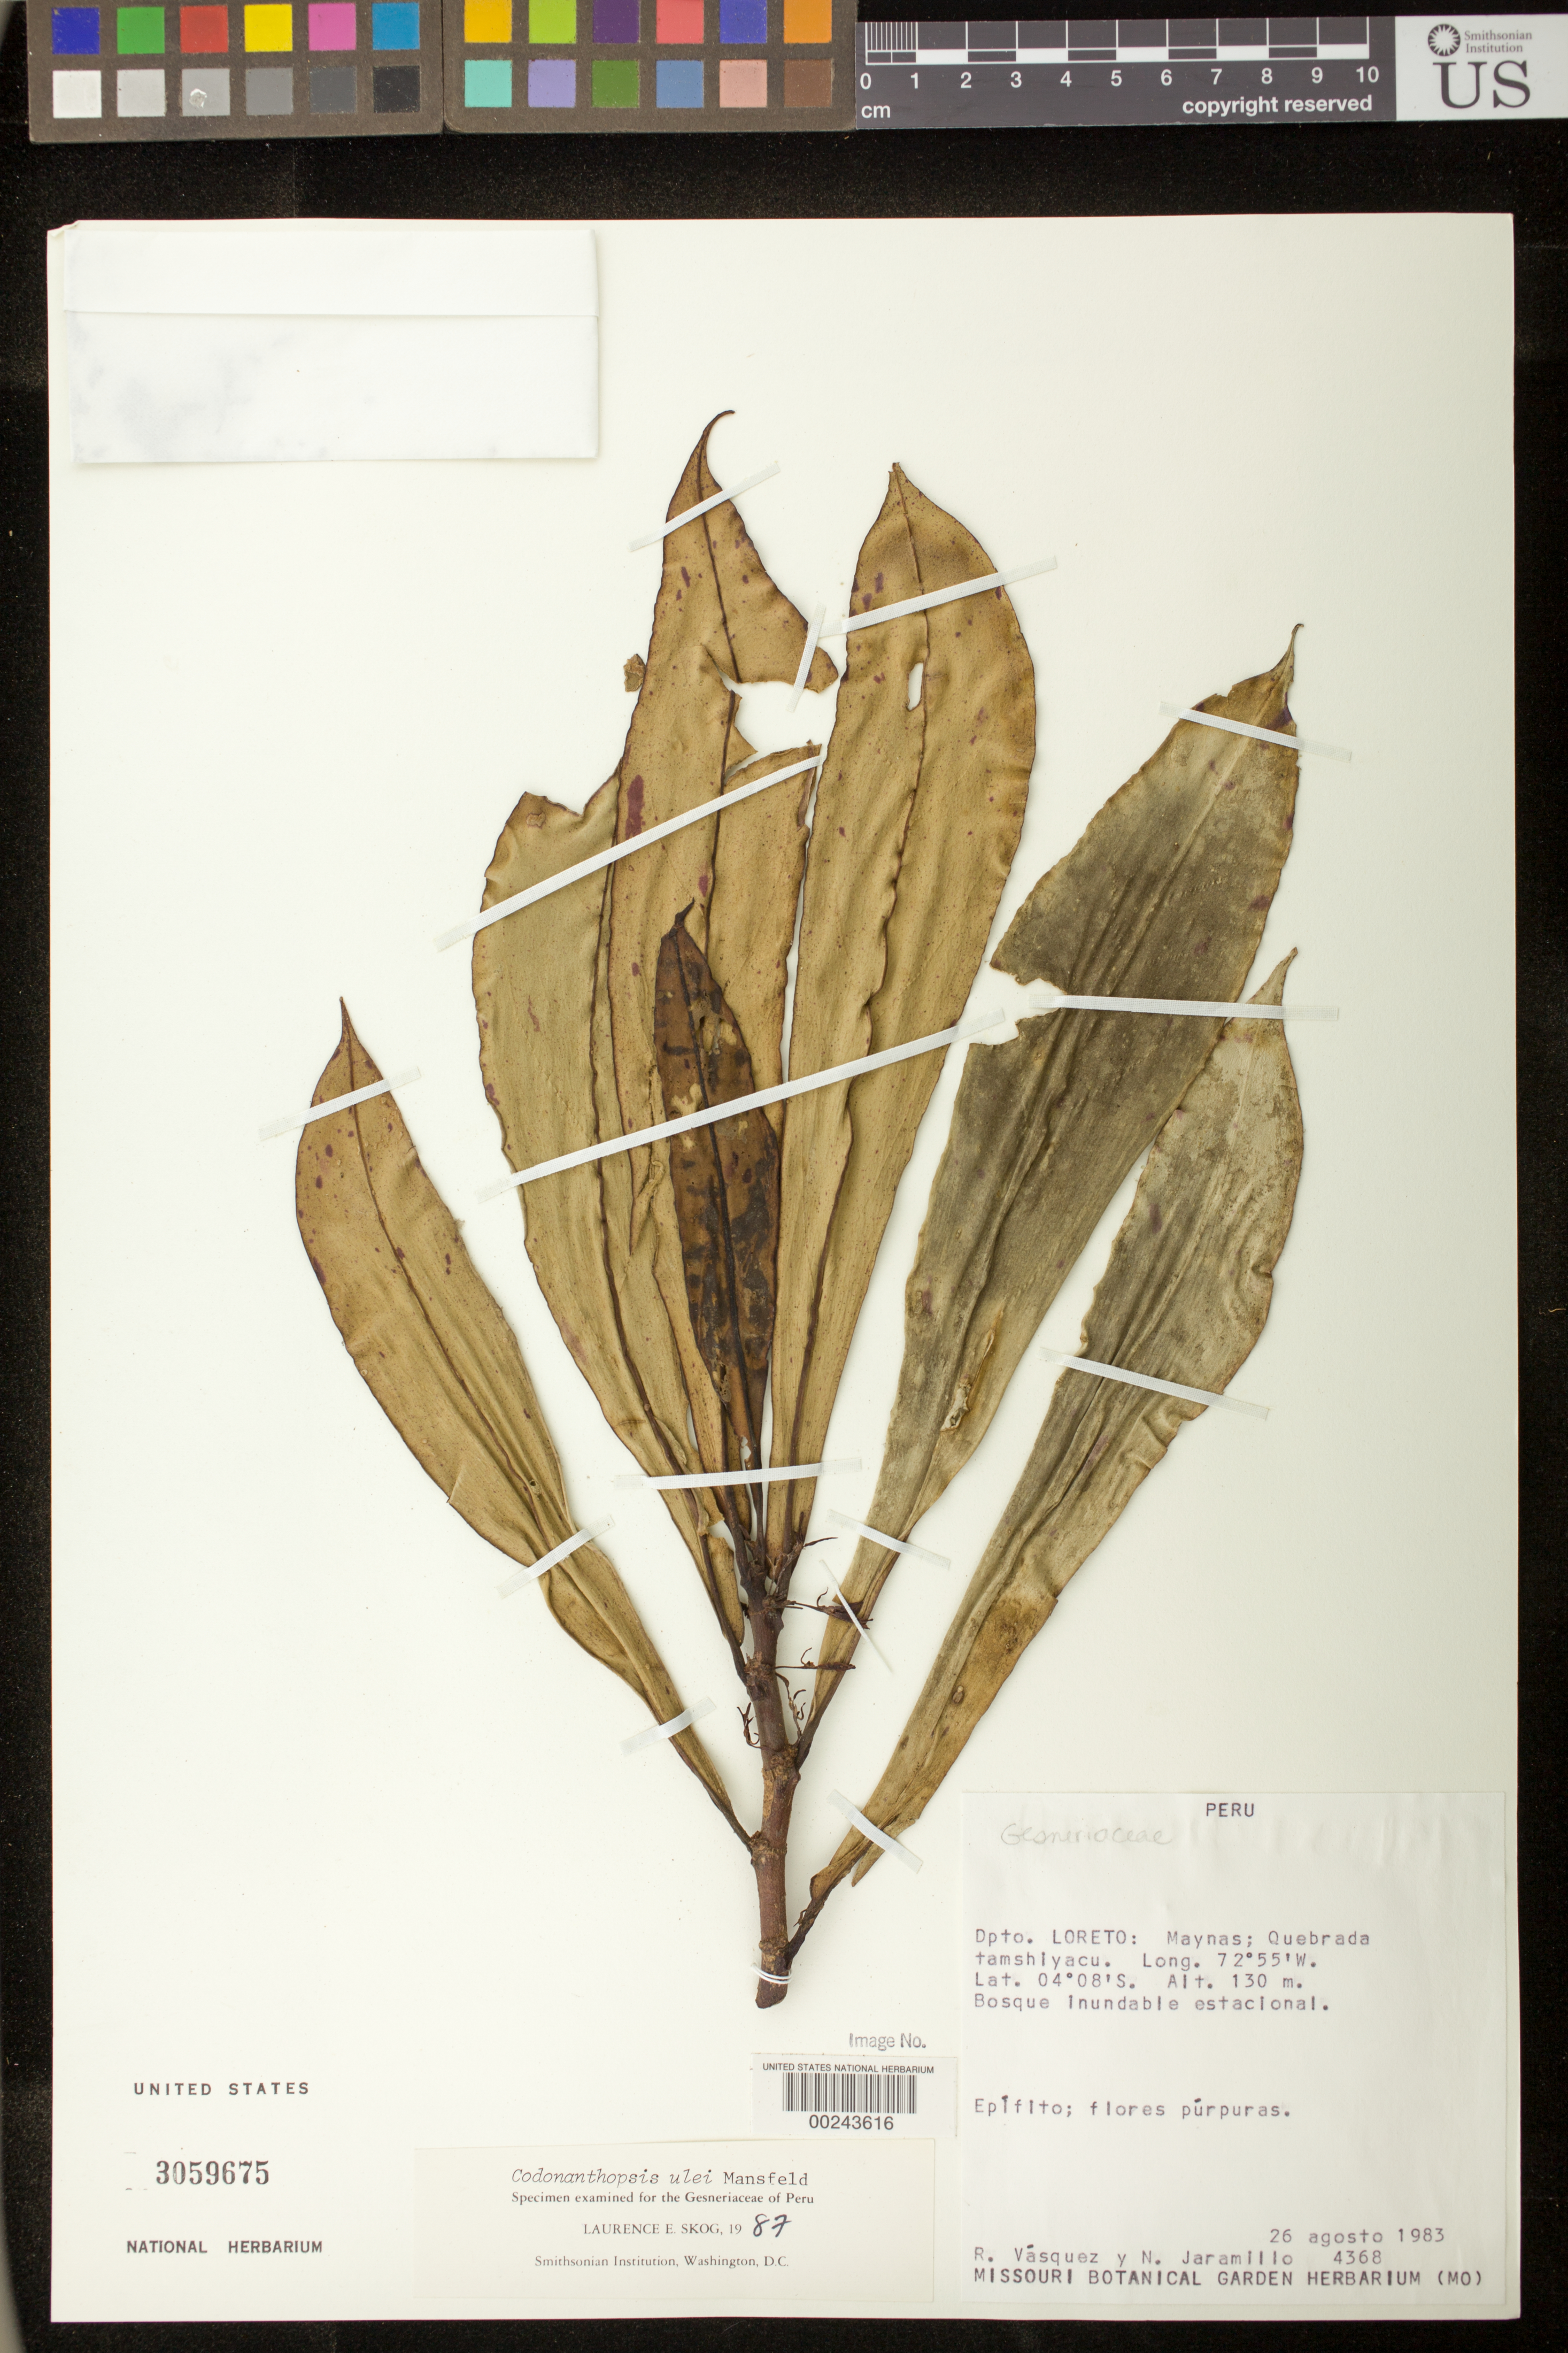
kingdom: Plantae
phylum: Tracheophyta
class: Magnoliopsida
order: Lamiales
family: Gesneriaceae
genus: Codonanthopsis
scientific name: Codonanthopsis ulei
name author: Mansf.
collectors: R. Vásquez & N. Jaramillo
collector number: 4368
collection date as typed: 26 Aug 1983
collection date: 1983-08-26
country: Peru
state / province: Loreto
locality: Prov. Maynas; Quebrada Tamshiyacu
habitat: Seasonally inundated forest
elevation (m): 130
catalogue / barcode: US 3059675